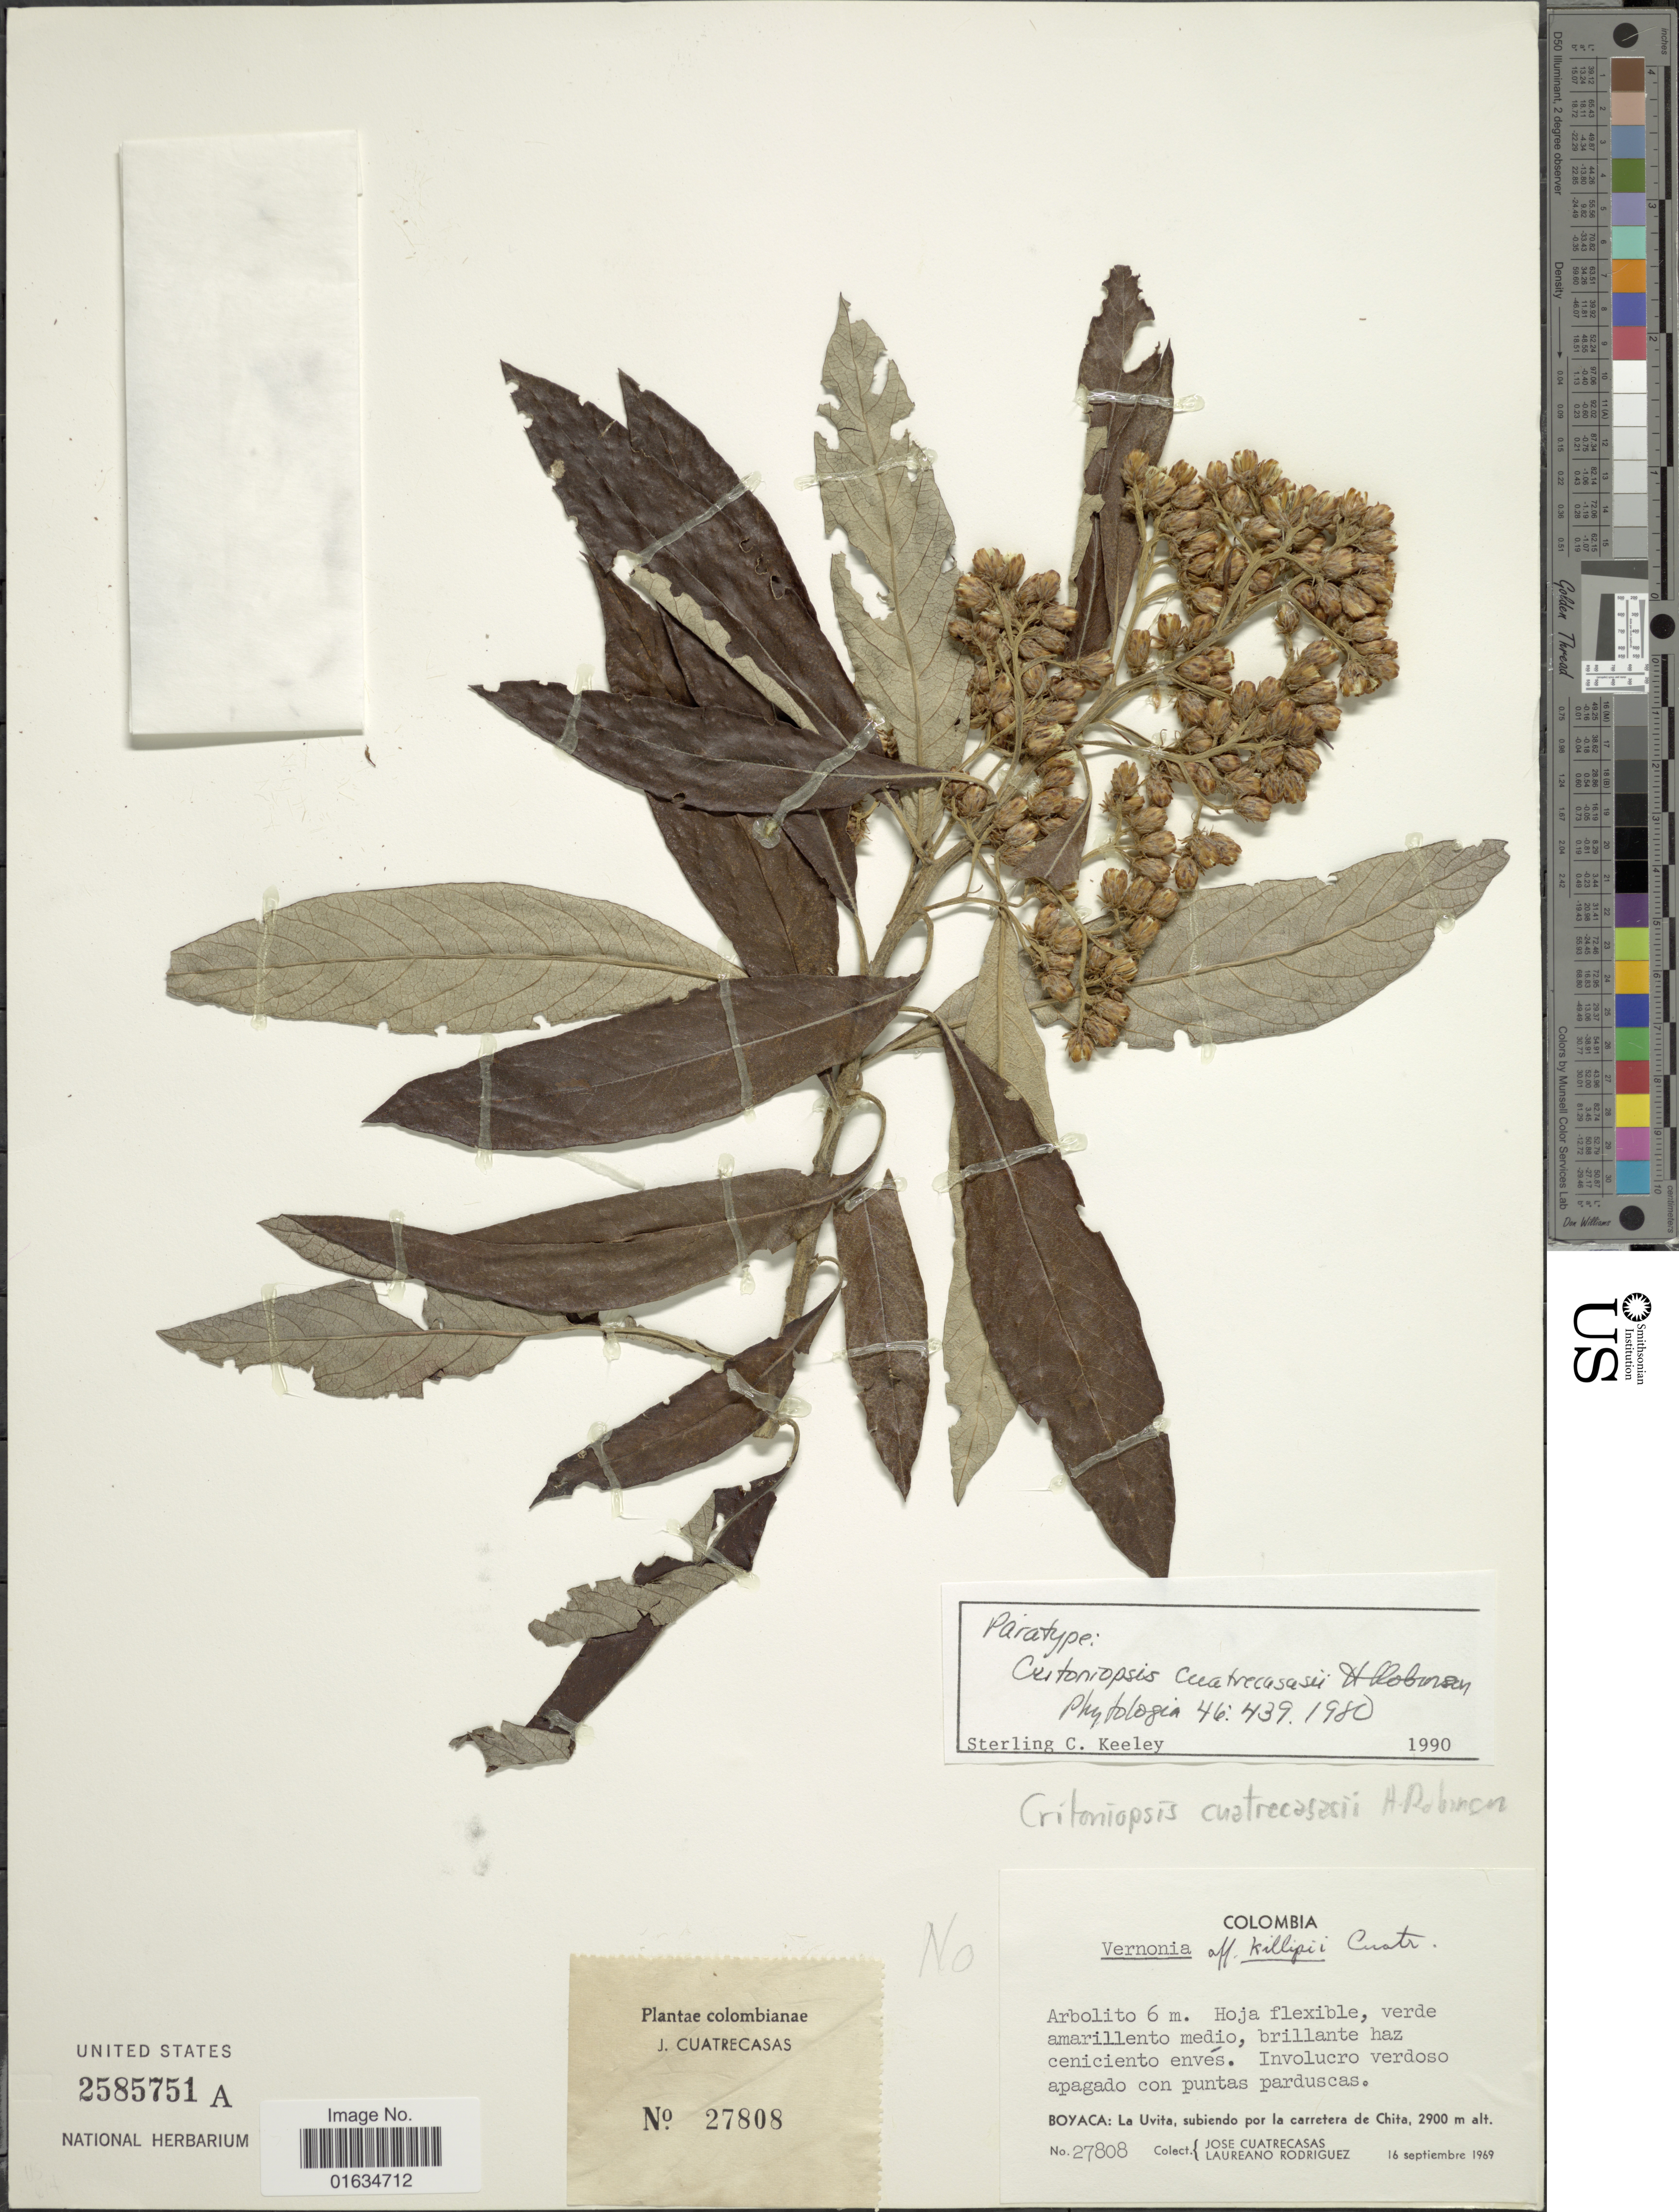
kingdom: Plantae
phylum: Tracheophyta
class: Magnoliopsida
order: Asterales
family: Asteraceae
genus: Critoniopsis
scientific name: Critoniopsis cuatrecasasii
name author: H. Rob.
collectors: J. Cuatrecasas & L. Rodriguez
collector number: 27808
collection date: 1969-09-16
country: Colombia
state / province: Boyacá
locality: La Uvita, subiendo por la carretera de Chita.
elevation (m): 2900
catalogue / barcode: US 2585751A